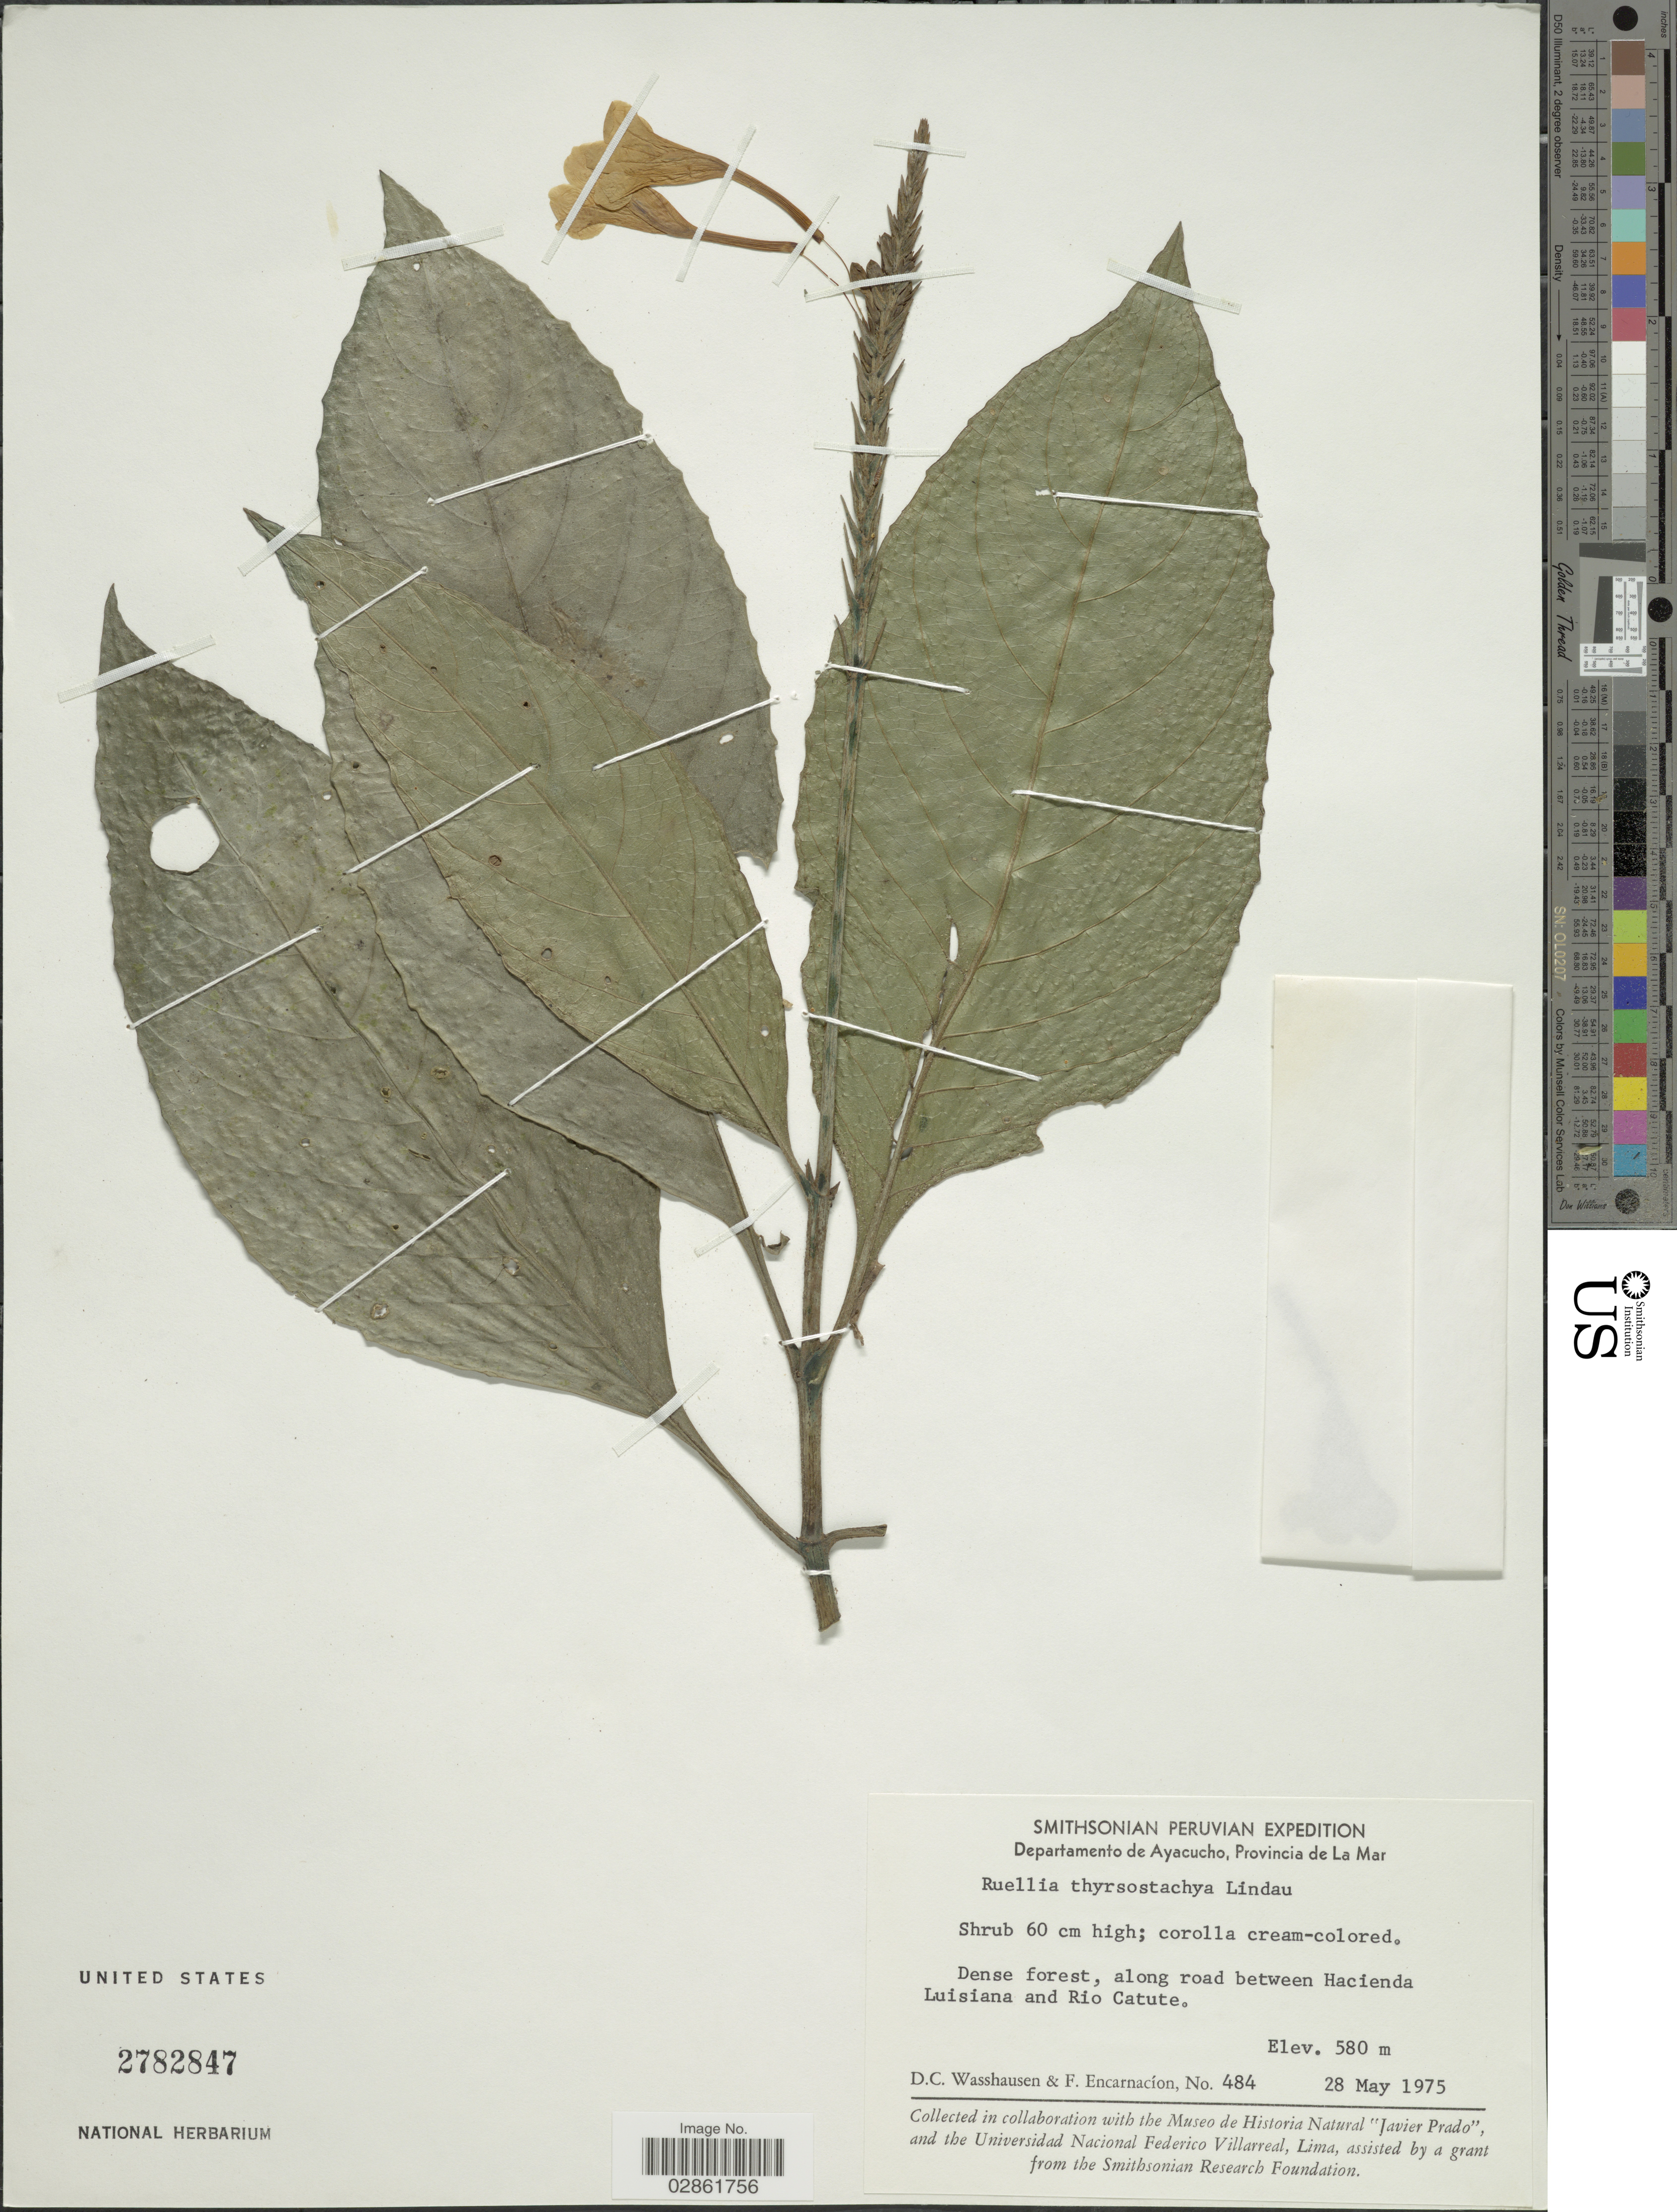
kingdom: Plantae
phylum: Tracheophyta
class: Magnoliopsida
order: Lamiales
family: Acanthaceae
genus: Ruellia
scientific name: Ruellia proxima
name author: Lindau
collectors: D. C. Wasshausen & F. Encarnación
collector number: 484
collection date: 1975-05-28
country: Peru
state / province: Ayacucho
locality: Departamento de Ayacucho, Provincia de La Mar, along road between Hacienda Luisiana and Rio Catute.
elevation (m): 580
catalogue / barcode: US 2782847